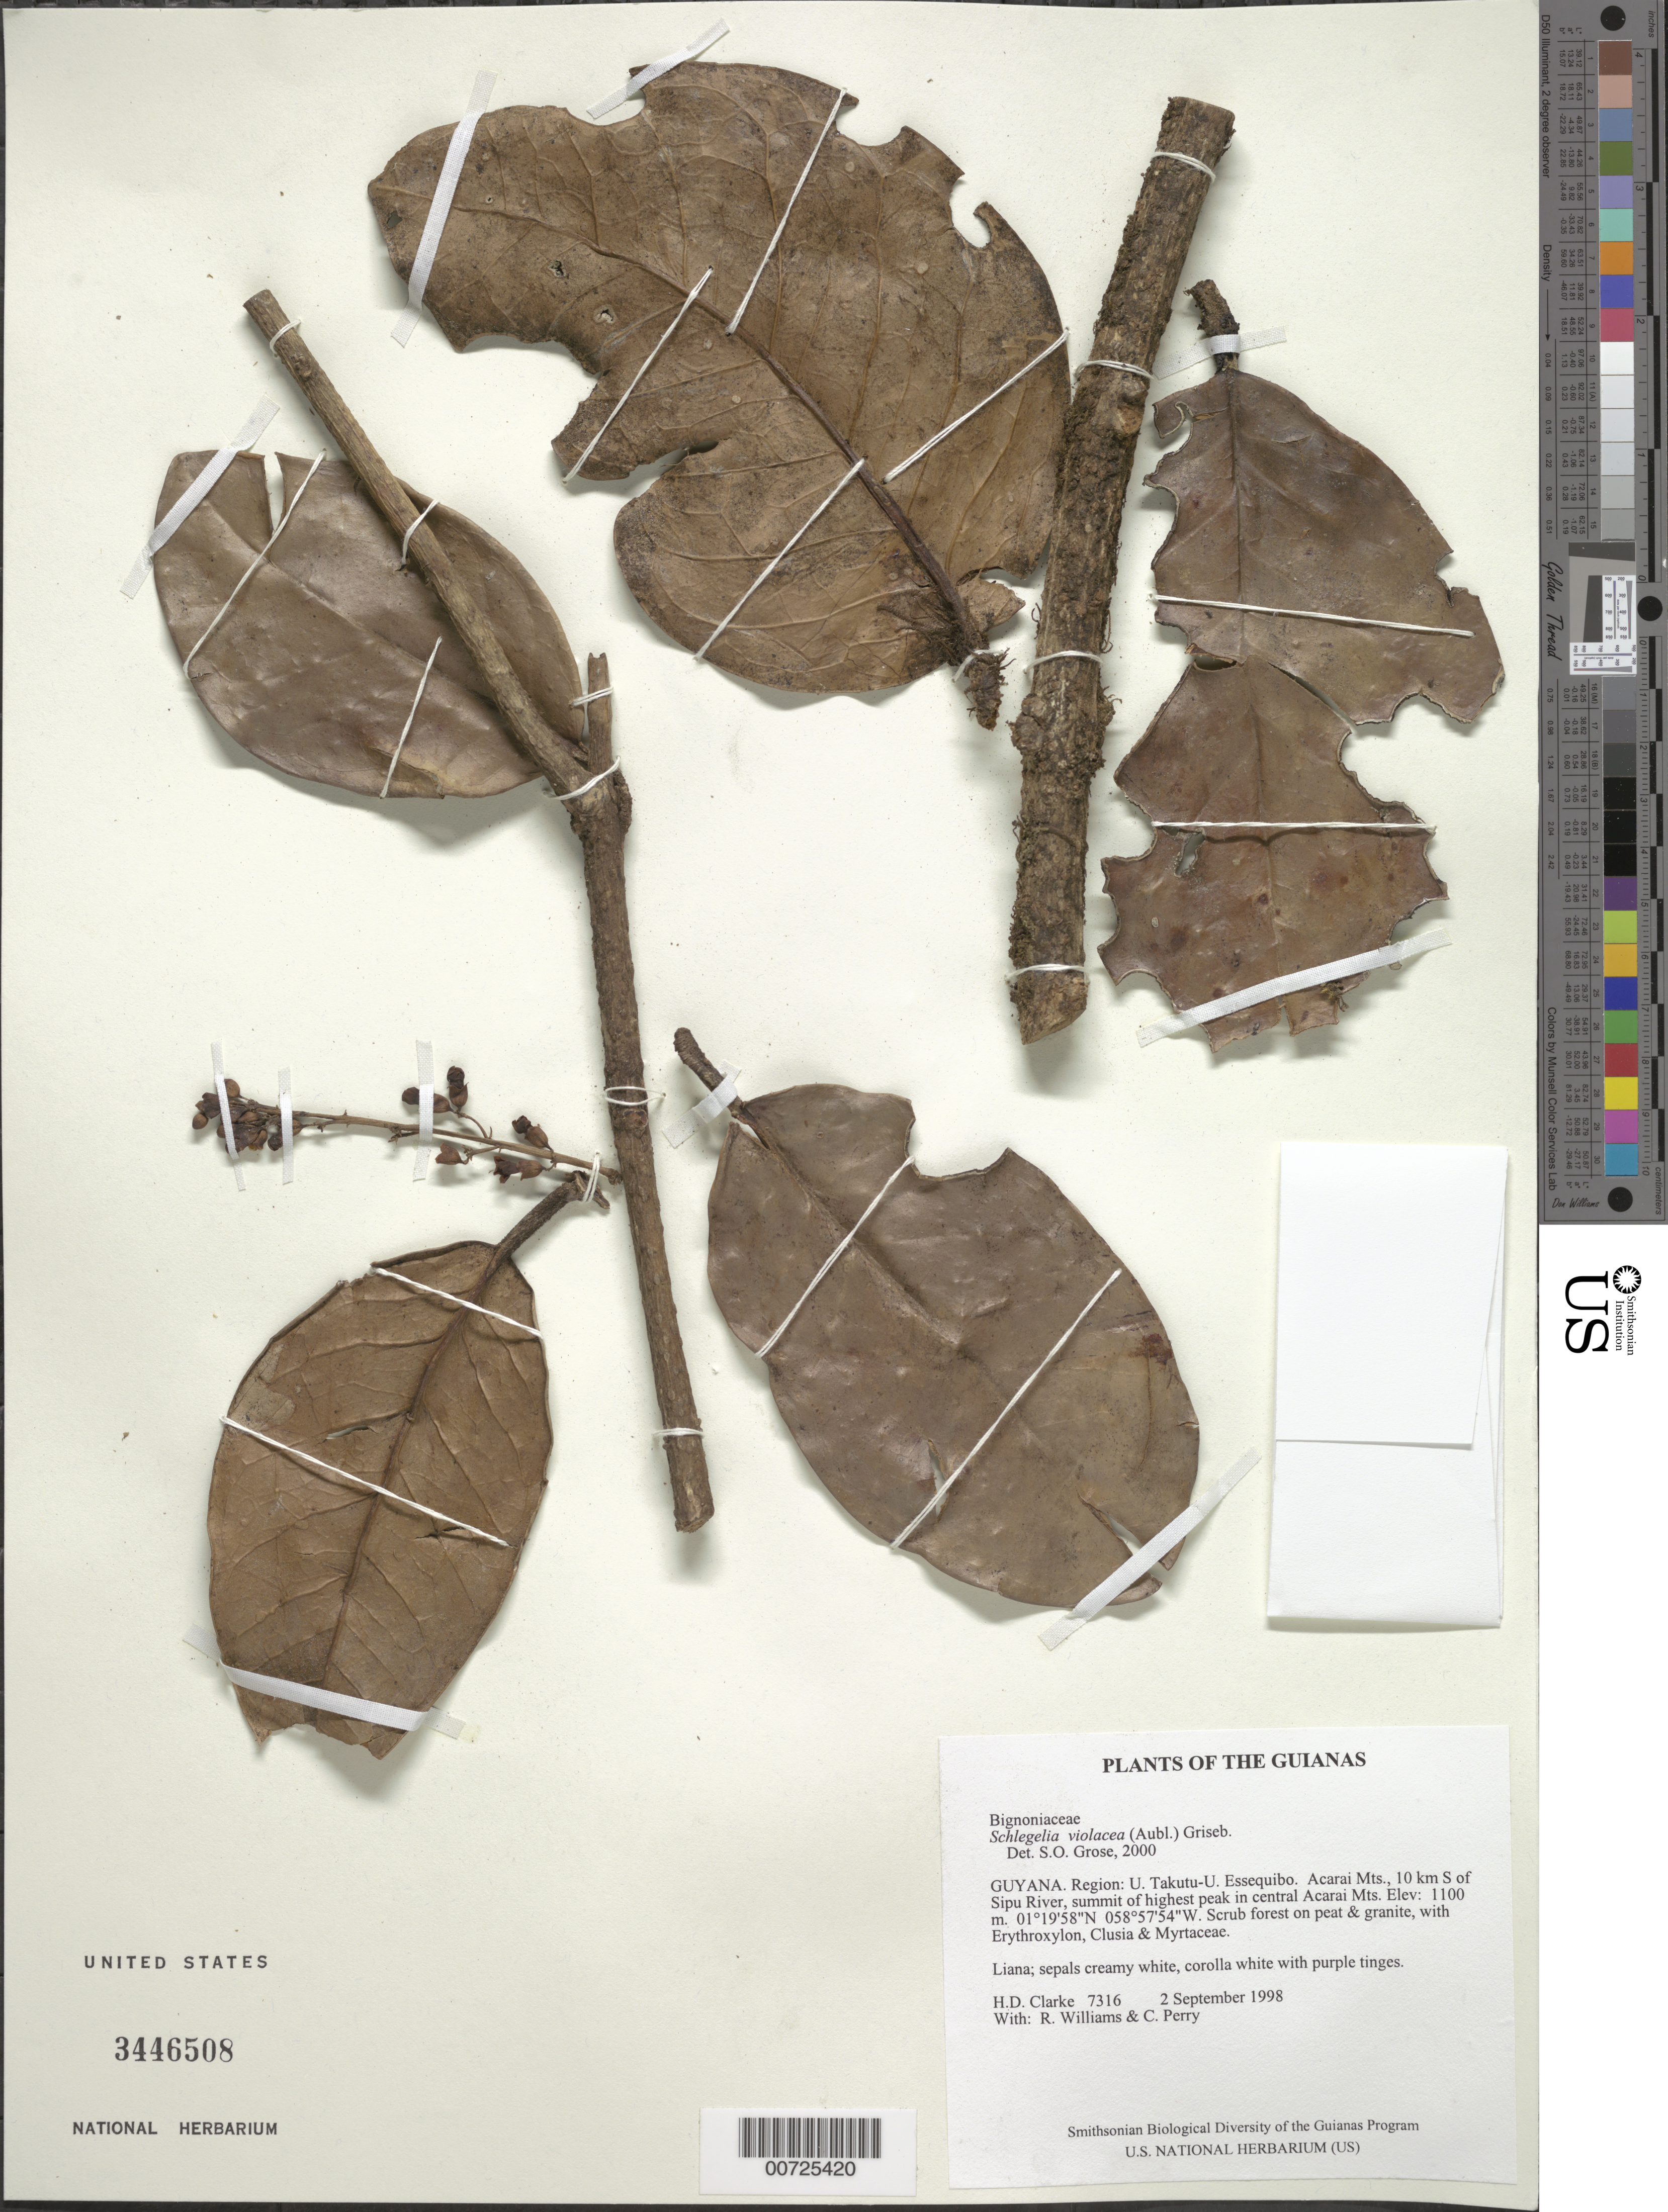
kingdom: Plantae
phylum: Tracheophyta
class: Magnoliopsida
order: Lamiales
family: Schlegeliaceae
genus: Schlegelia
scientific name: Schlegelia violacea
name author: (Aubl.) Griseb.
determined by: Grose, S. O.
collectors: H. D. Clarke, R. Williams & C. Perry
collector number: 7316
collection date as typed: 2 September 1998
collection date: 1998-09-02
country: Guyana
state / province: U. Takutu-U. Essequibo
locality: Acarai Mts., 10 km S. of Sipu River, summit of highest peak in central Acarai Mts.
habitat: Scrub forest on peat & granite, with Erythroxylum, Clusia & Myrtaceae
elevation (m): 1100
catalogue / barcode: US 3446508